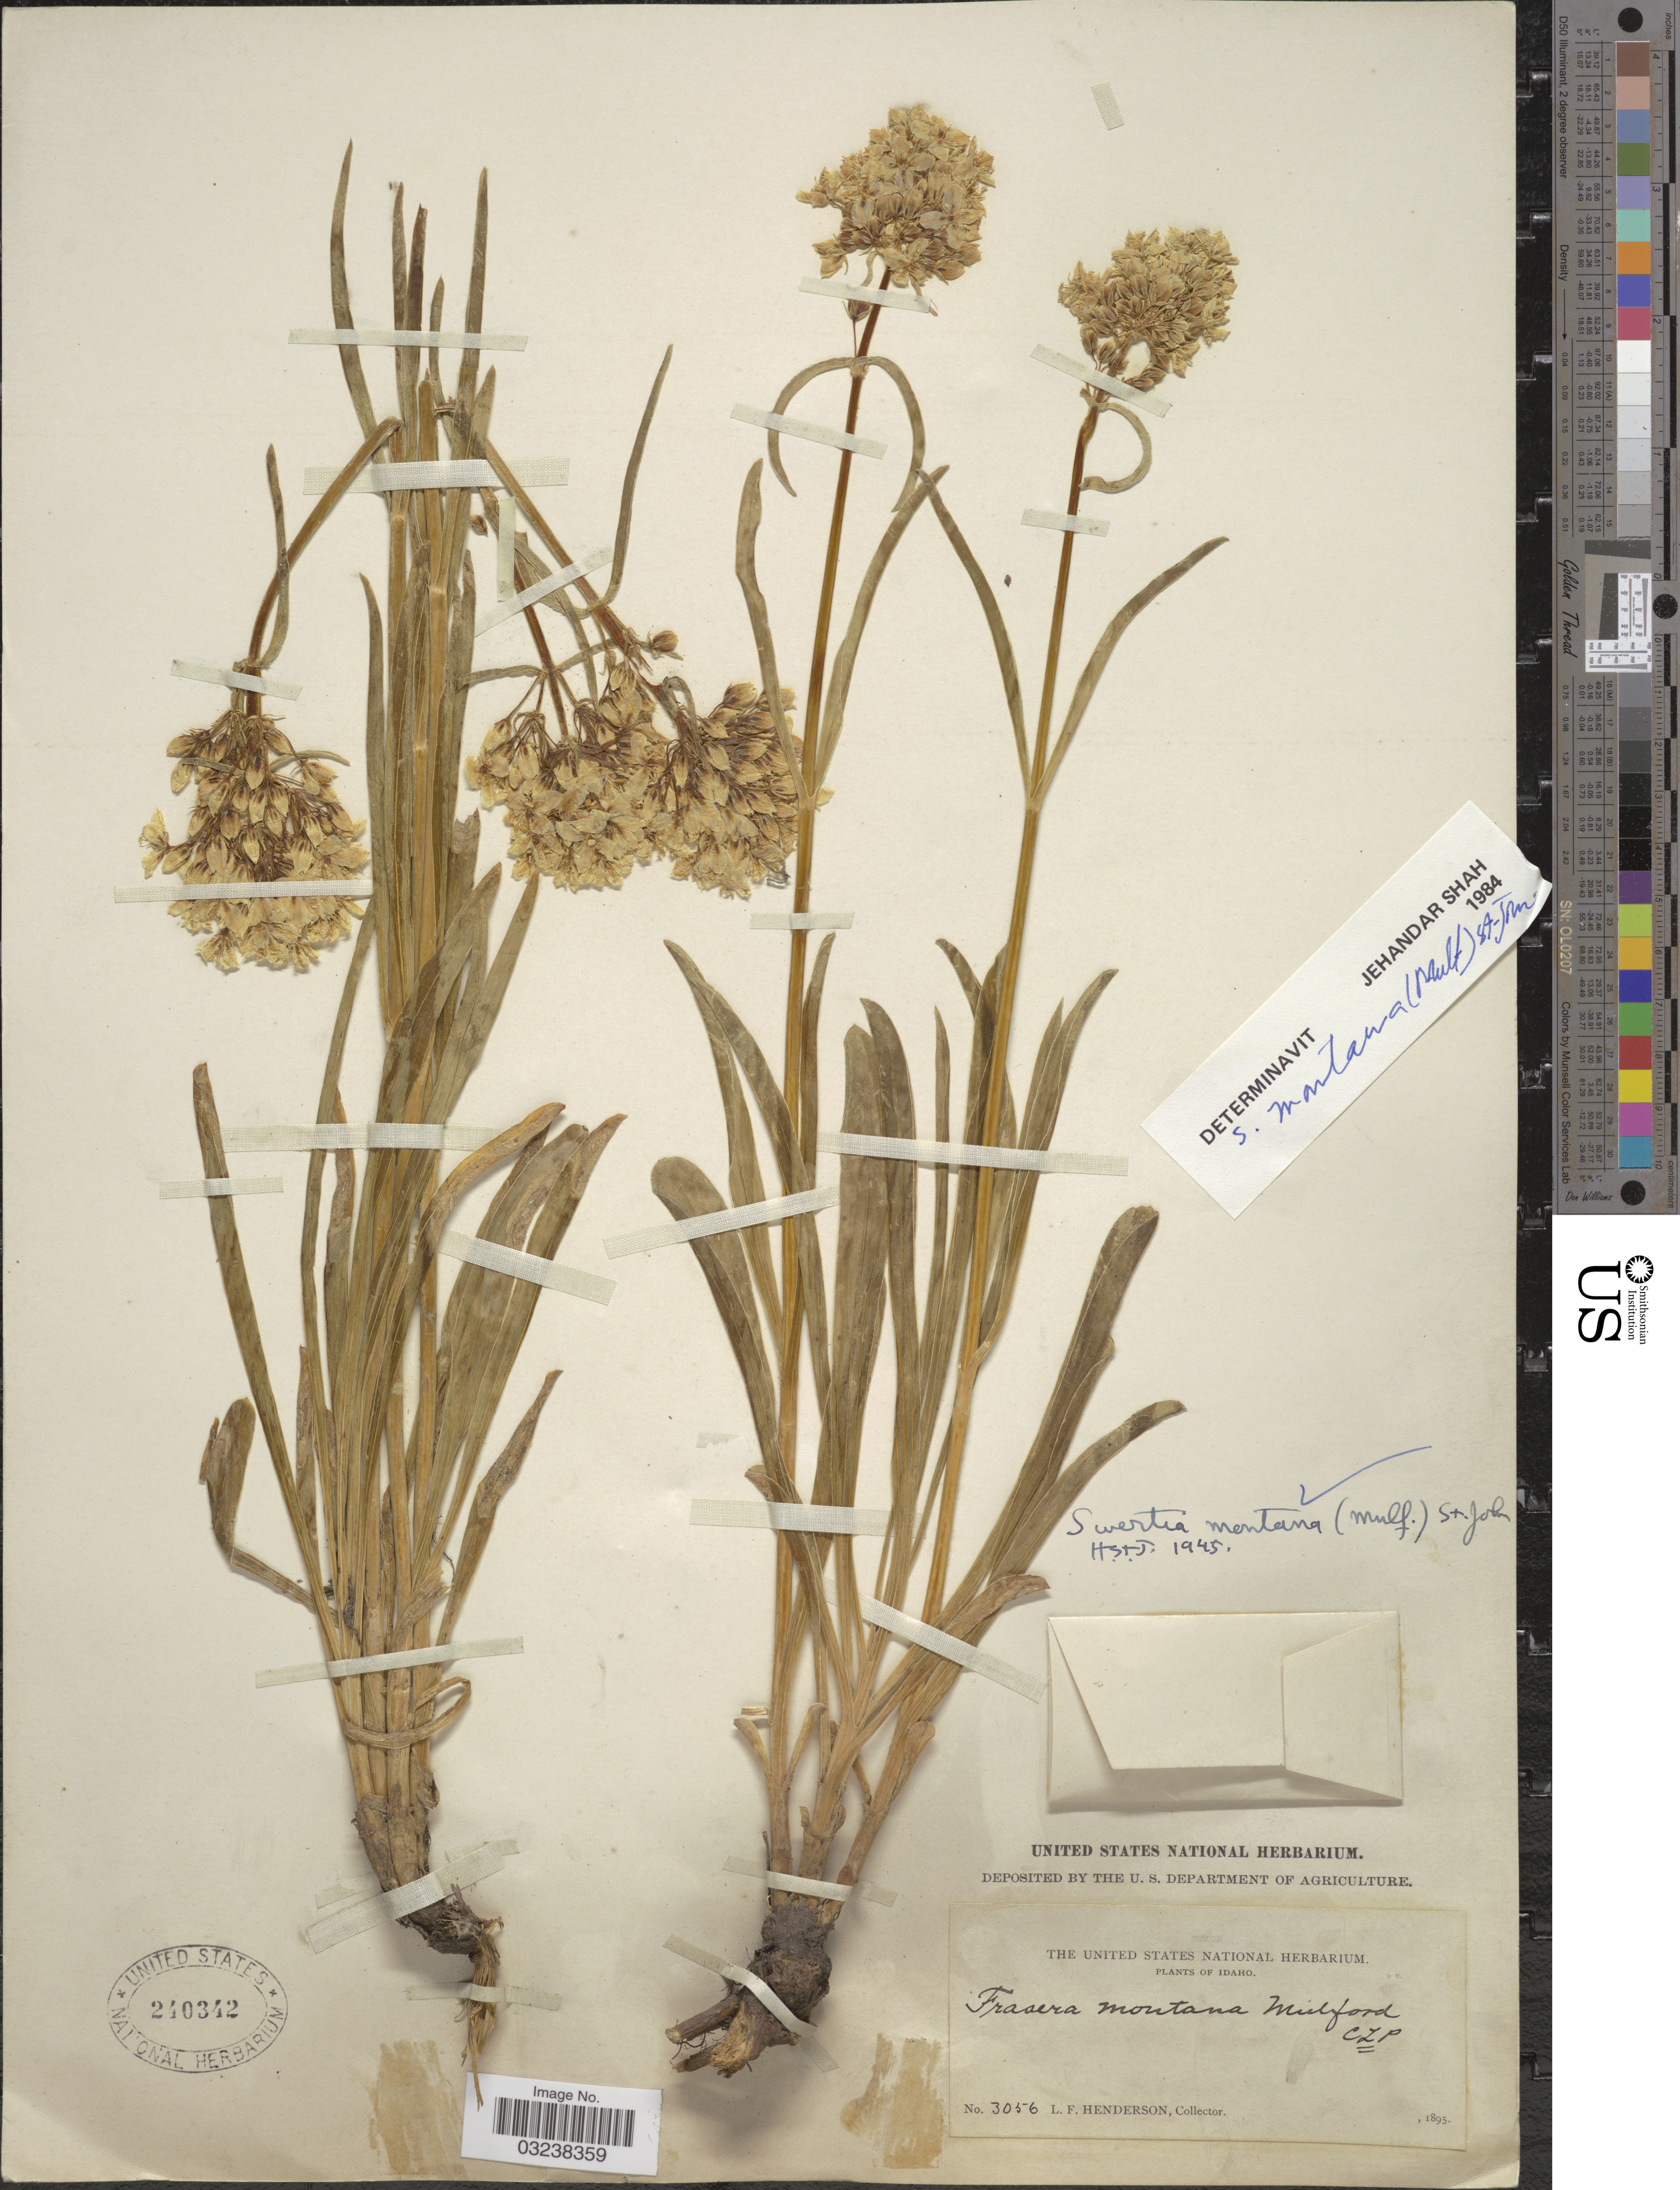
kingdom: Plantae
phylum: Tracheophyta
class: Magnoliopsida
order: Gentianales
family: Gentianaceae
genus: Swertia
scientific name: Swertia montana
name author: (Mulford) H. St. John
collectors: L. Henderson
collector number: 3056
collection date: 1895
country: United States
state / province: Idaho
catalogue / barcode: US 240342